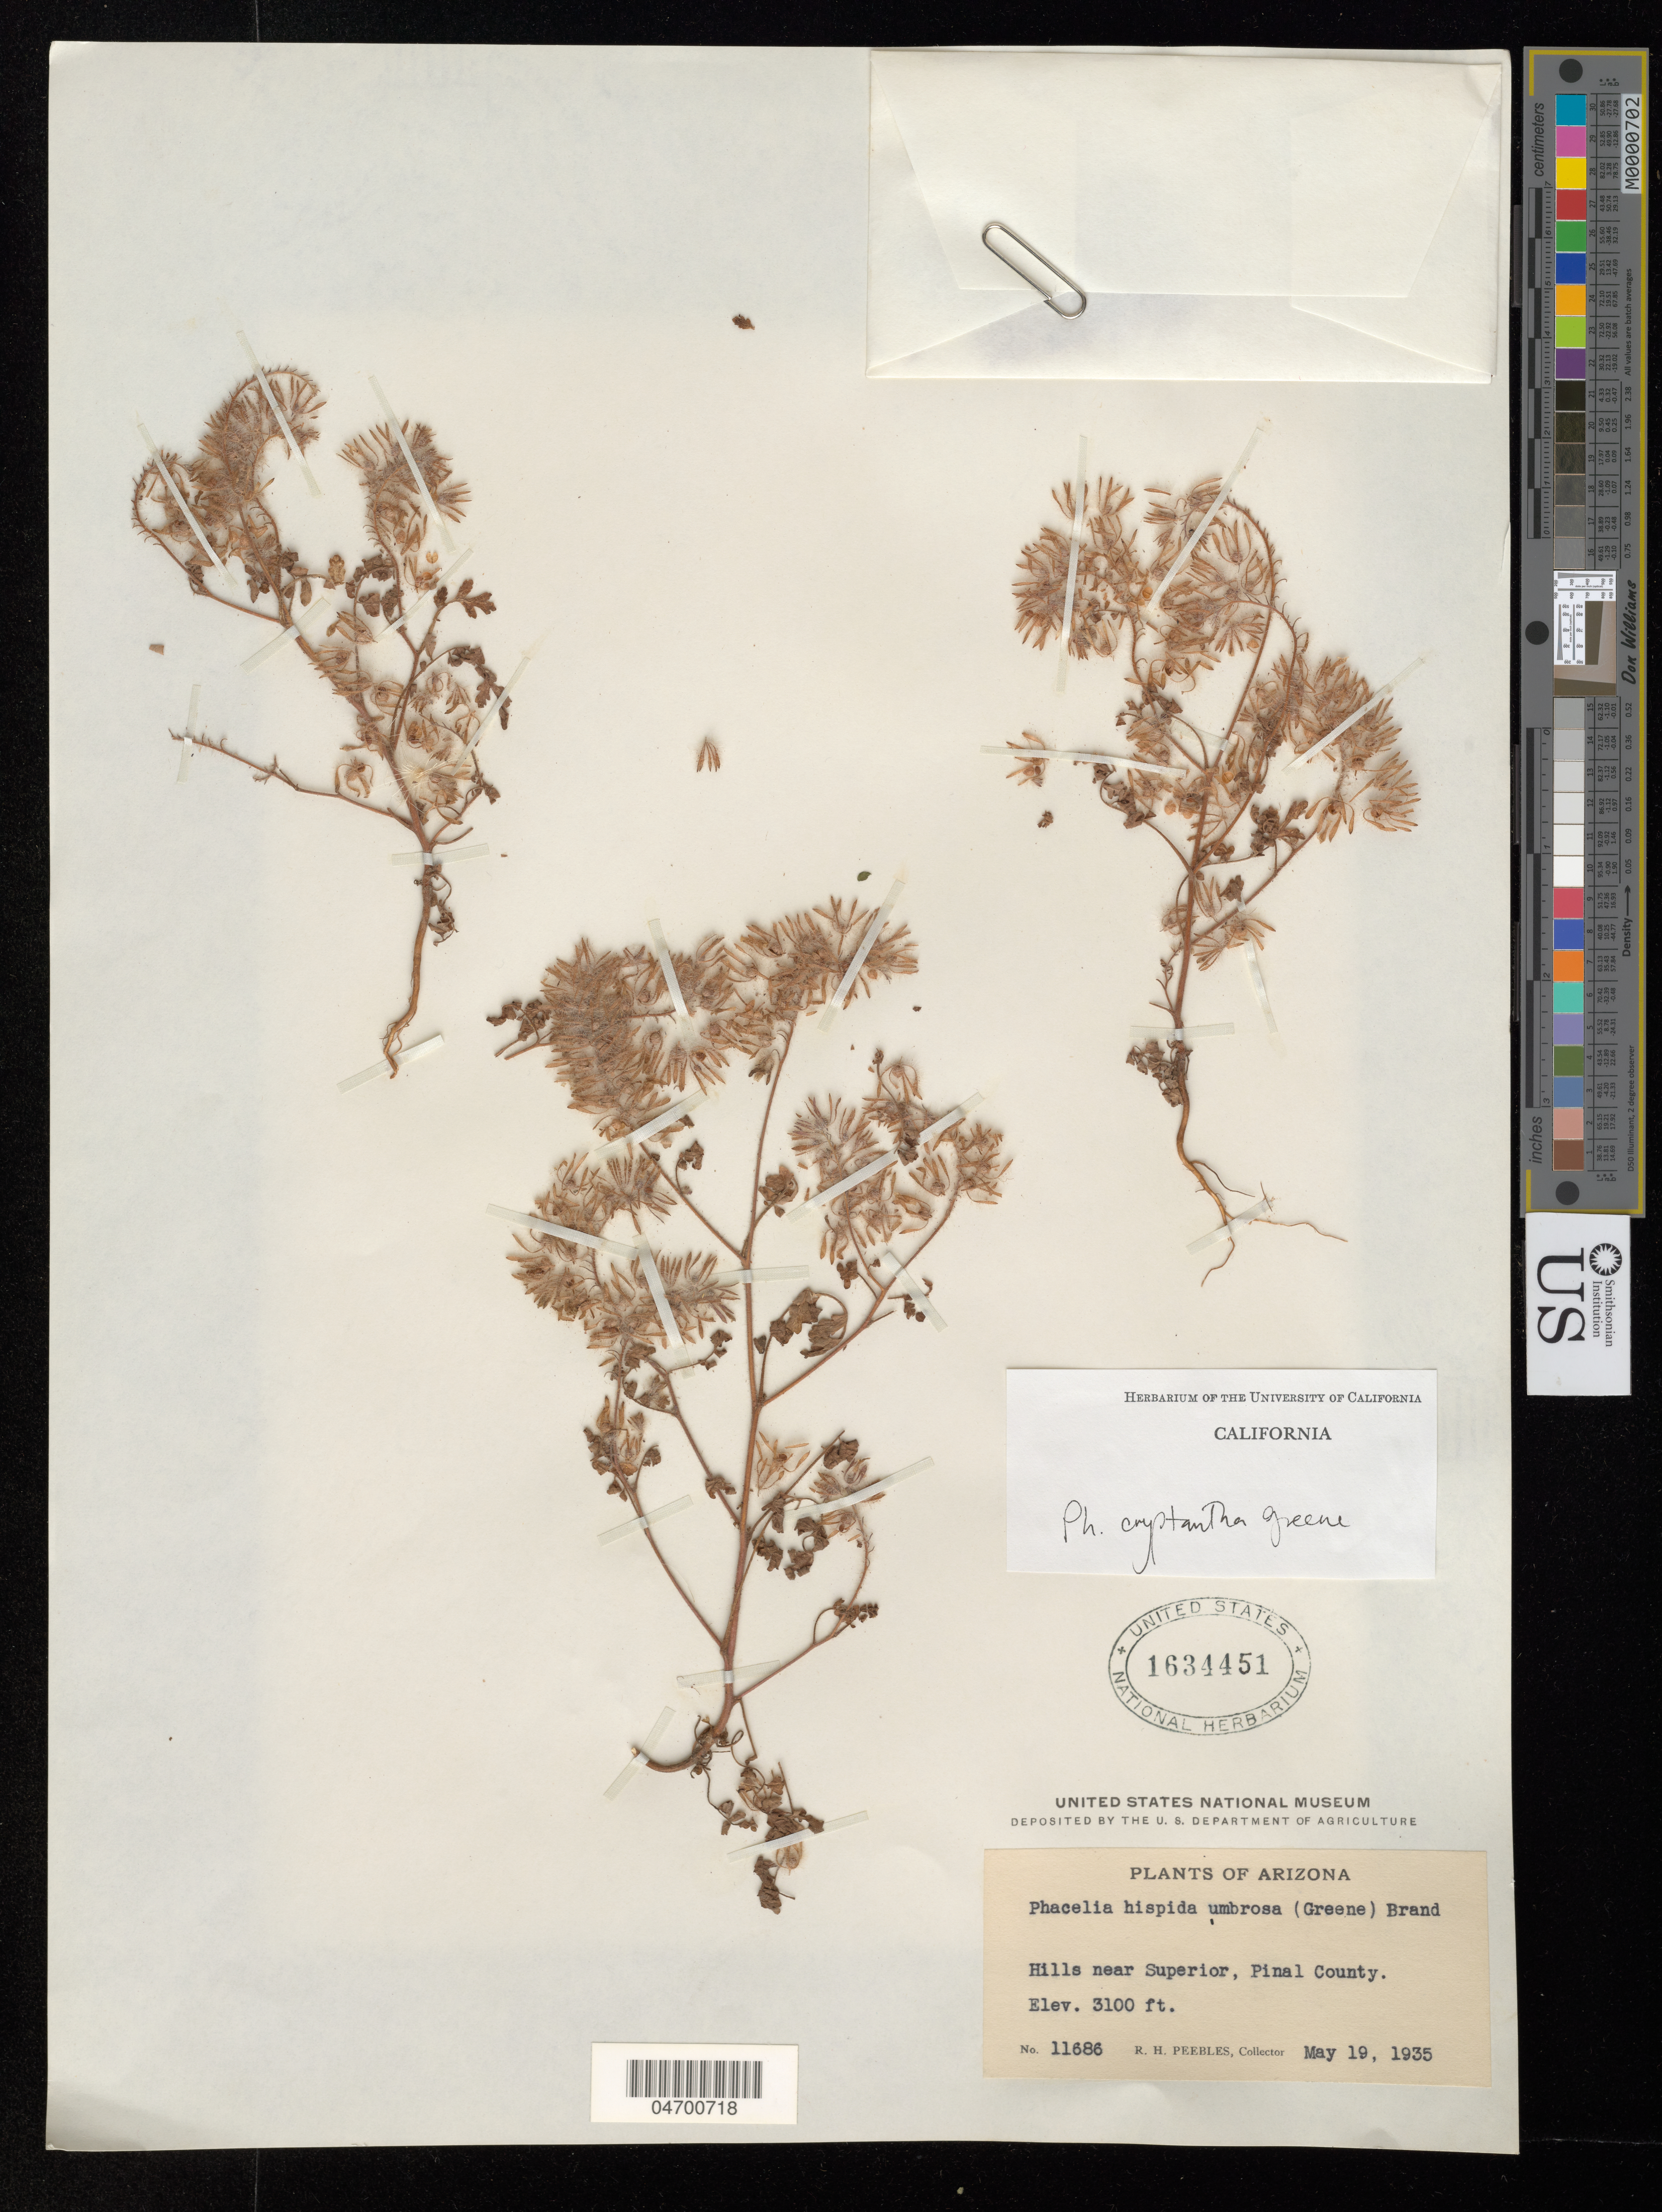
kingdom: Plantae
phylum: Tracheophyta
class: Magnoliopsida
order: Boraginales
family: Hydrophyllaceae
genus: Phacelia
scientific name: Phacelia cryptantha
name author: Greene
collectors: R. H. Peebles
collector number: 11686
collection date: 1935-05-19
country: United States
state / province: Arizona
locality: Hills near Superior, Pinal County.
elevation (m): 945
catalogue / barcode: US 1634451